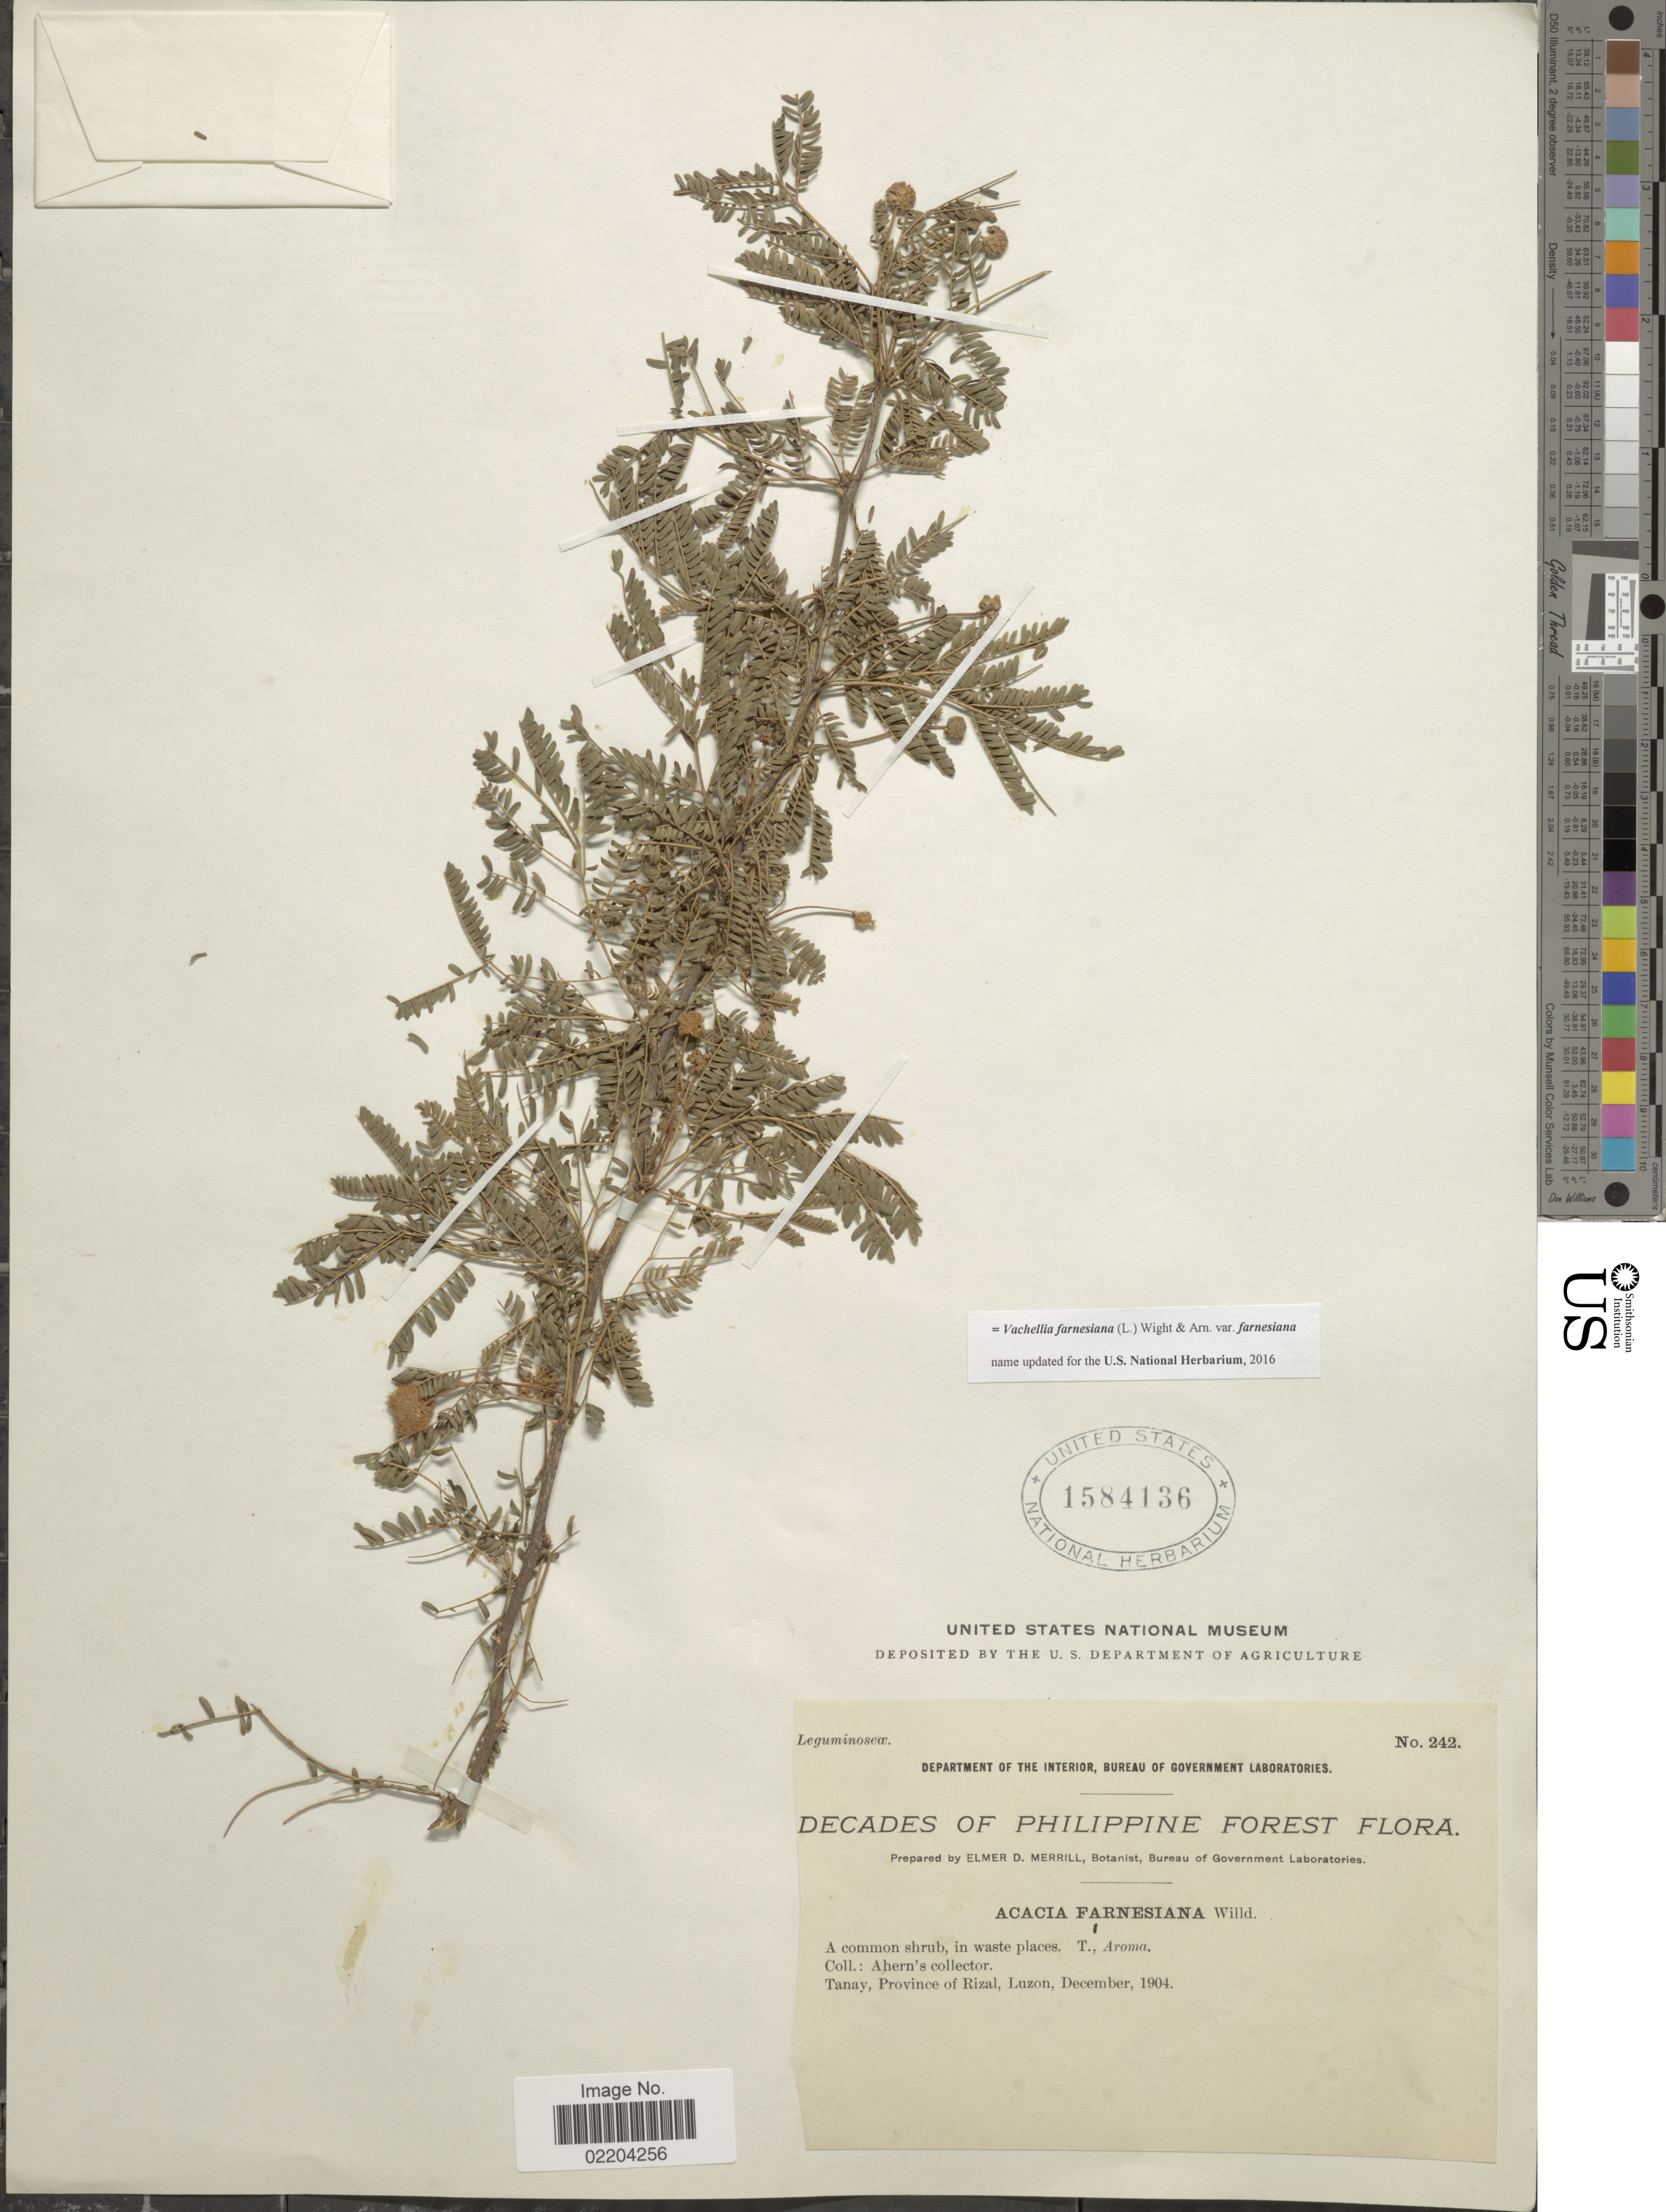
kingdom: Plantae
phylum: Tracheophyta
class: Magnoliopsida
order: Fabales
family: Fabaceae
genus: Vachellia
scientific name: Vachellia farnesiana var. farnesiana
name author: (L.) Wight & Arn.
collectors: Ahern's collector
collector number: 242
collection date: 1904-12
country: Philippines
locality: Tanay, Province Rizal, Luzon.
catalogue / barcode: US 1584136